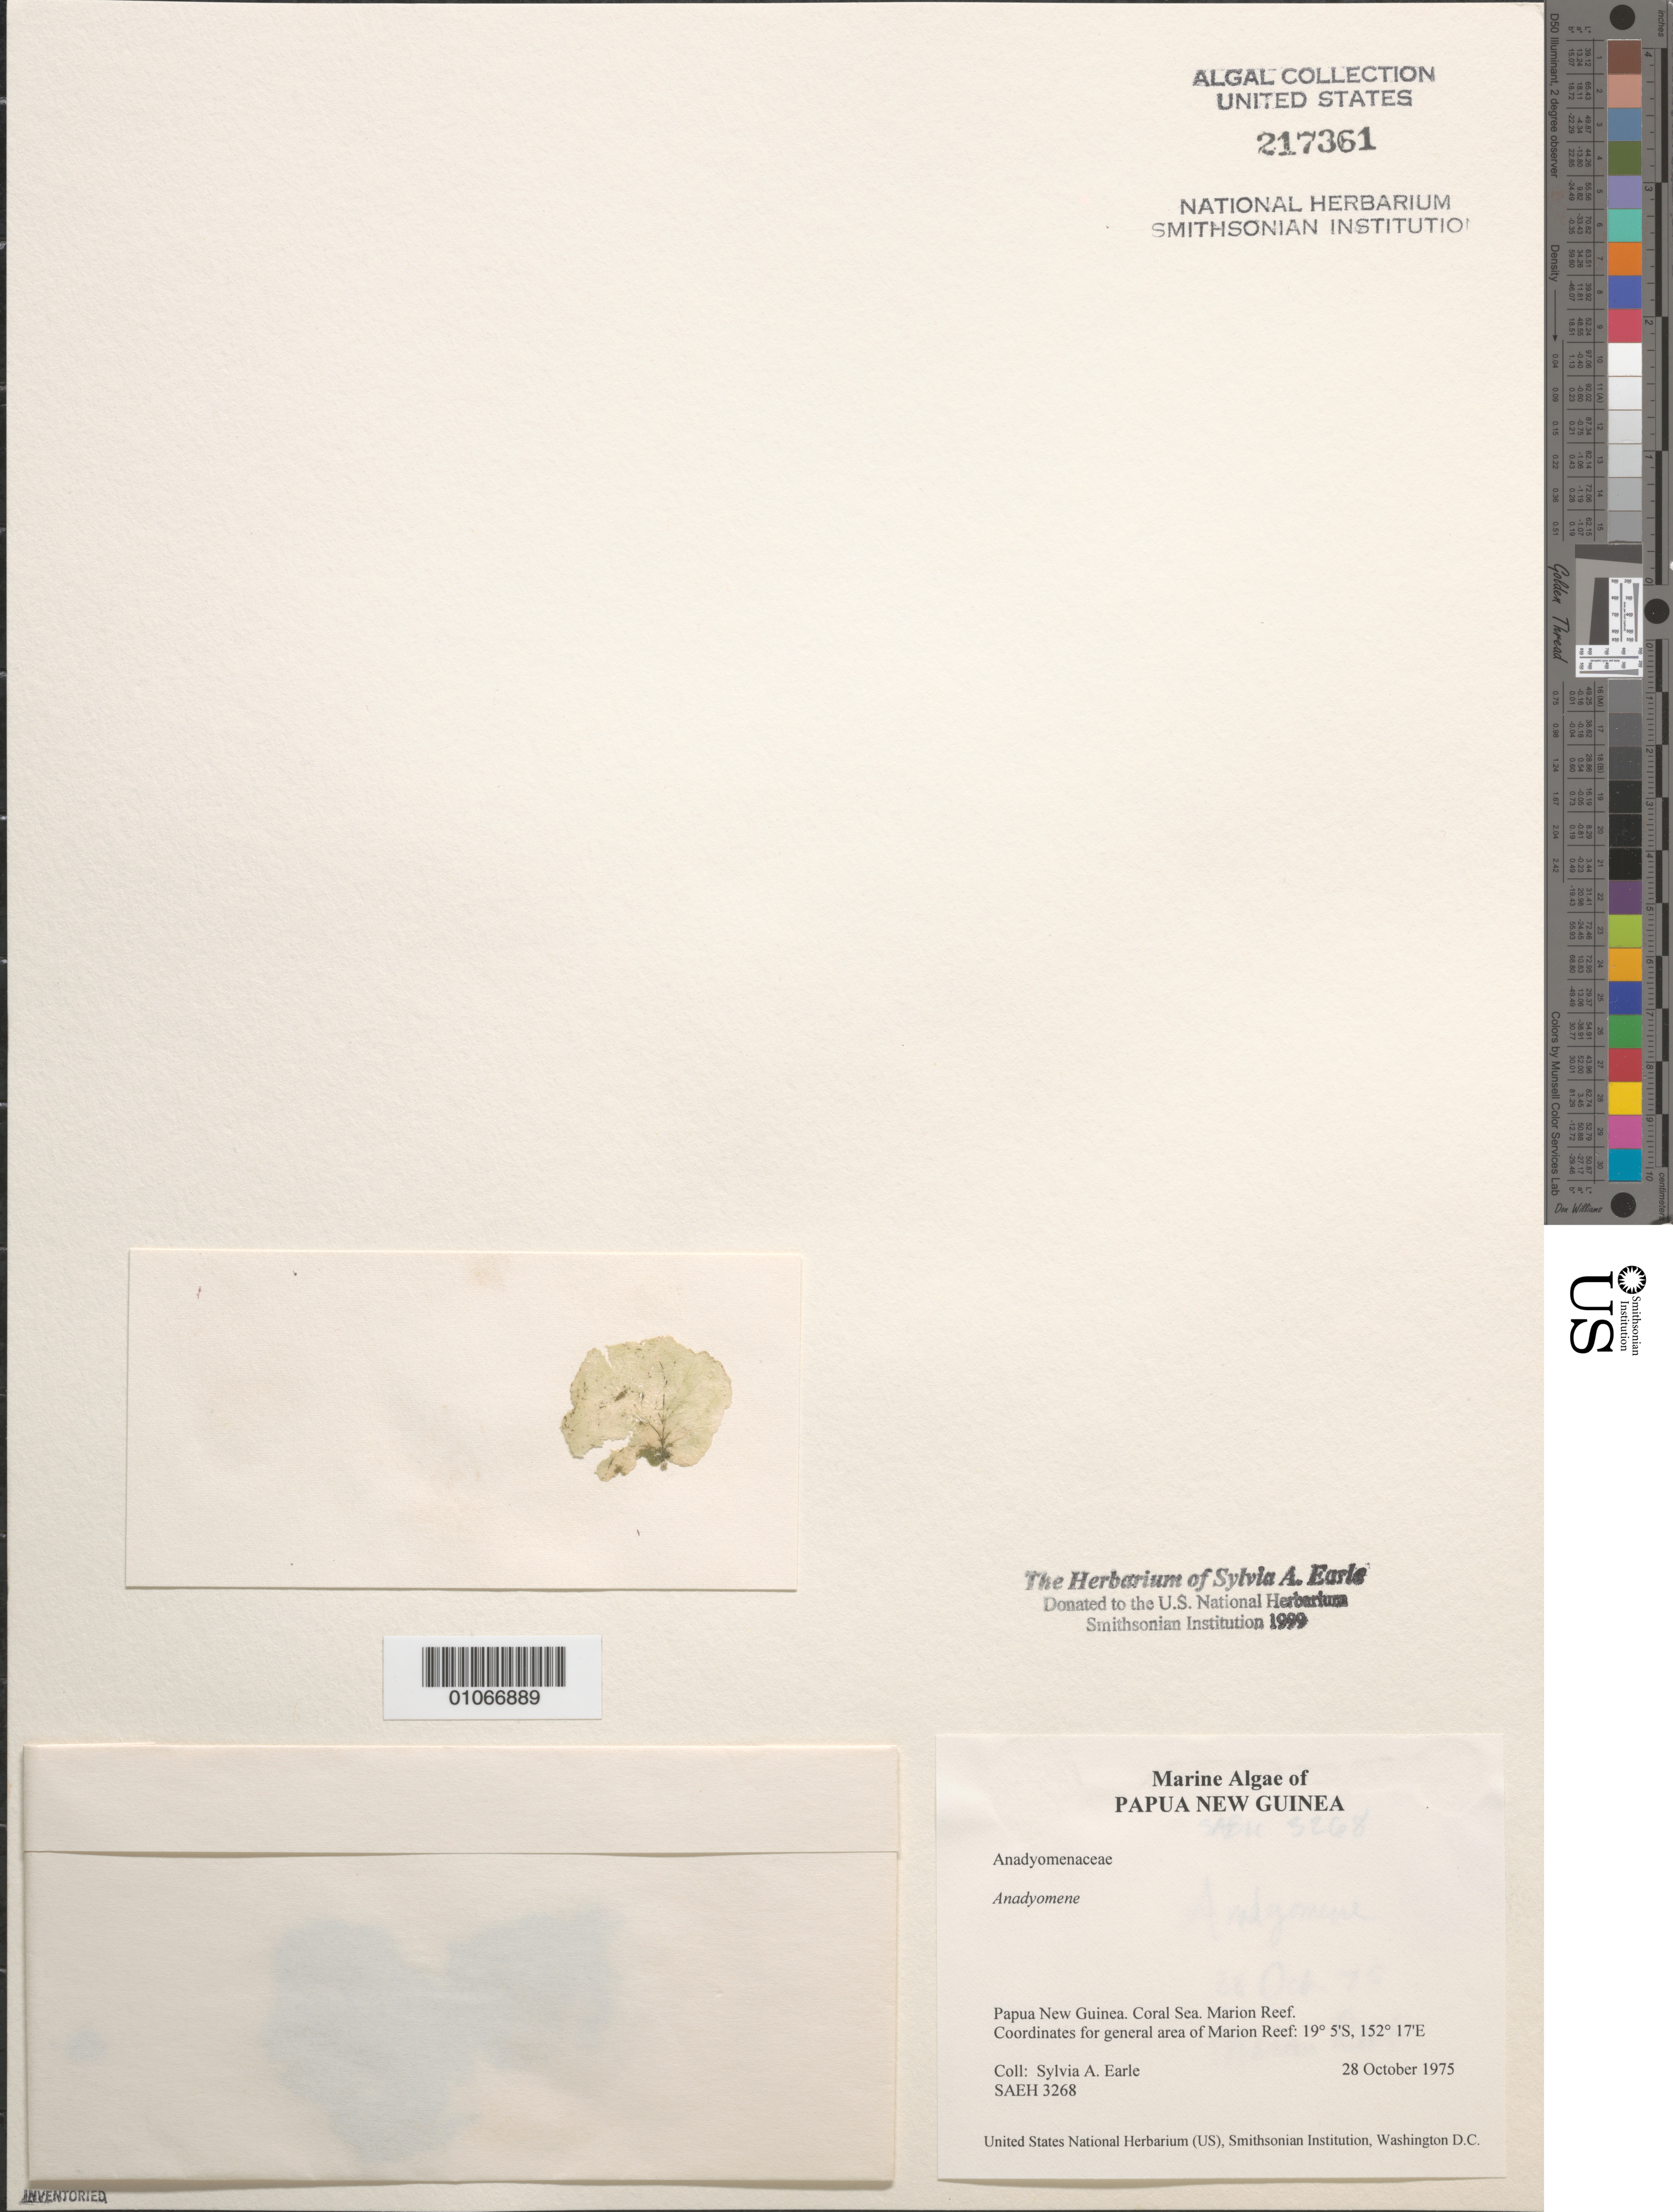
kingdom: Plantae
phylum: Chlorophyta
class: Ulvophyceae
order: Cladophorales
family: Anadyomenaceae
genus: Anadyomene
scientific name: Anadyomene sp.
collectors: S. A. Earle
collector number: SAEH 3268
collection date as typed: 28 Oct 1975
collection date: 1975-10-28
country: Australia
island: Marion Reef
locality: Coral Sea, Marion Reef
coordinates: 19 5'S, 152 17'E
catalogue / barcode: US 217361